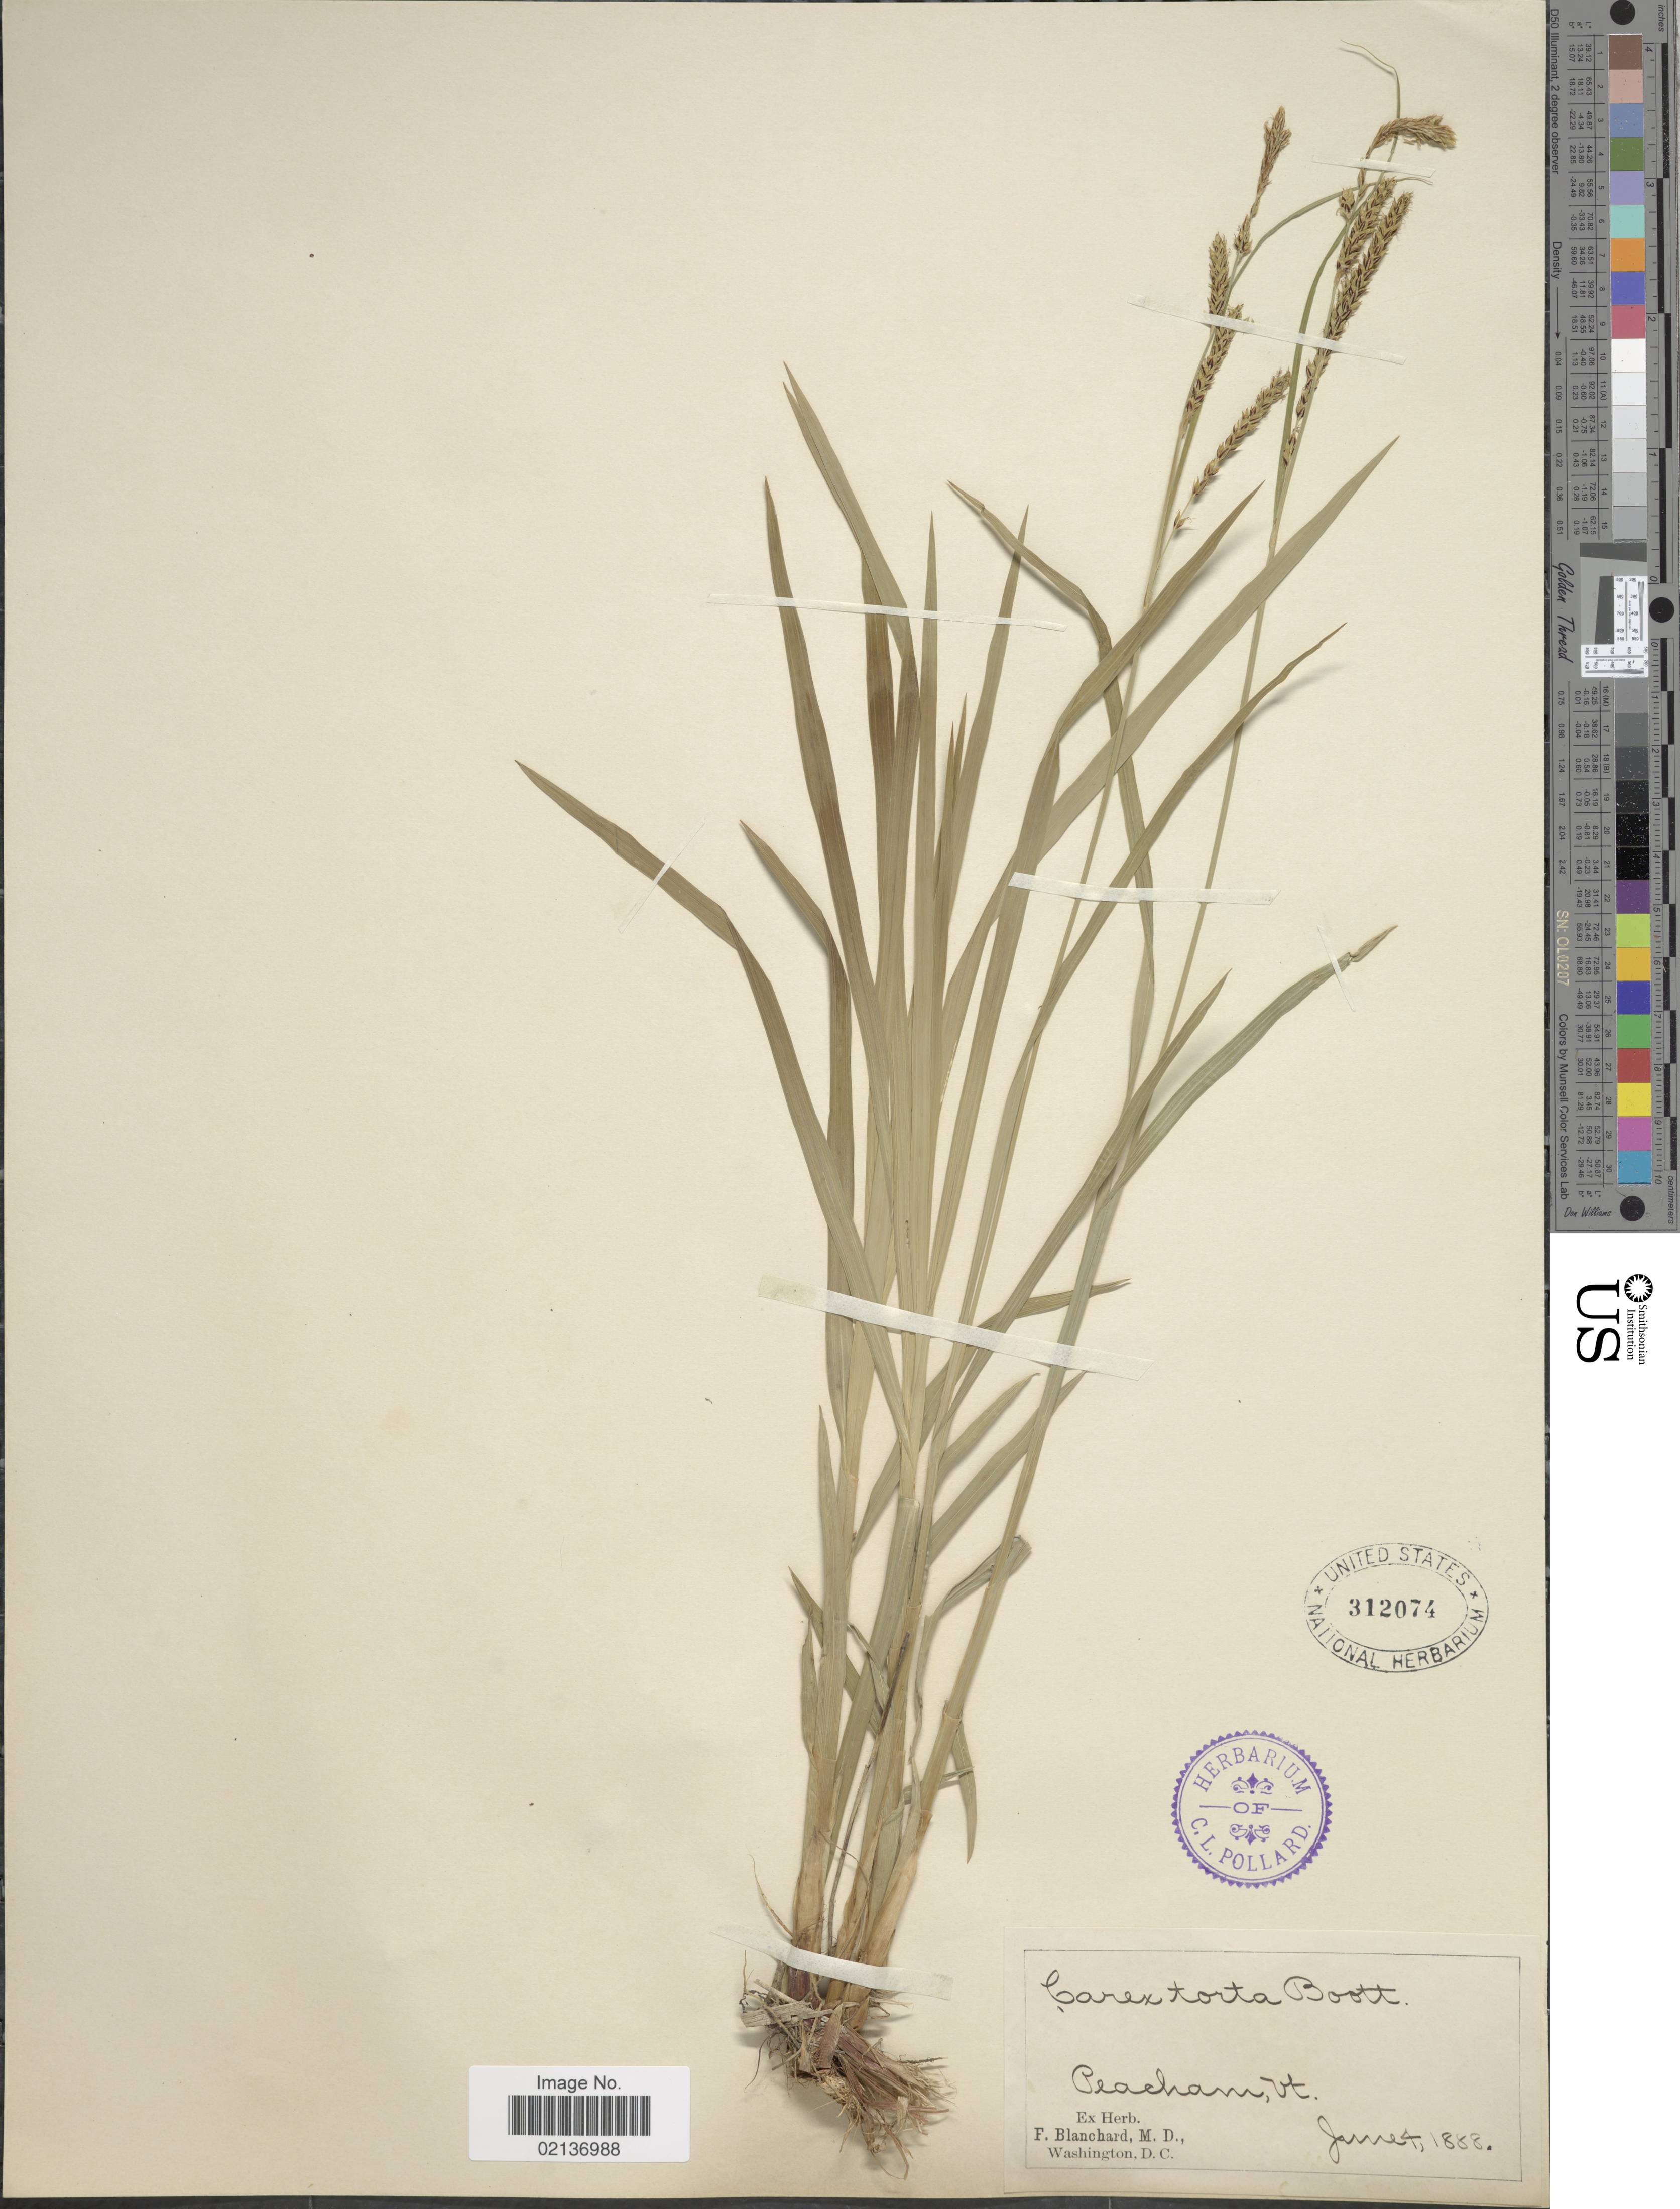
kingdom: Plantae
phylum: Tracheophyta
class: Liliopsida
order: Poales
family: Cyperaceae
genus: Carex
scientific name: Carex torta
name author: Boott ex Tuck.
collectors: ex herb. F. Blanchard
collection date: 1888-06-04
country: United States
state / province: Vermont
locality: Peacham, Vt.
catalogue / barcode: US 312074